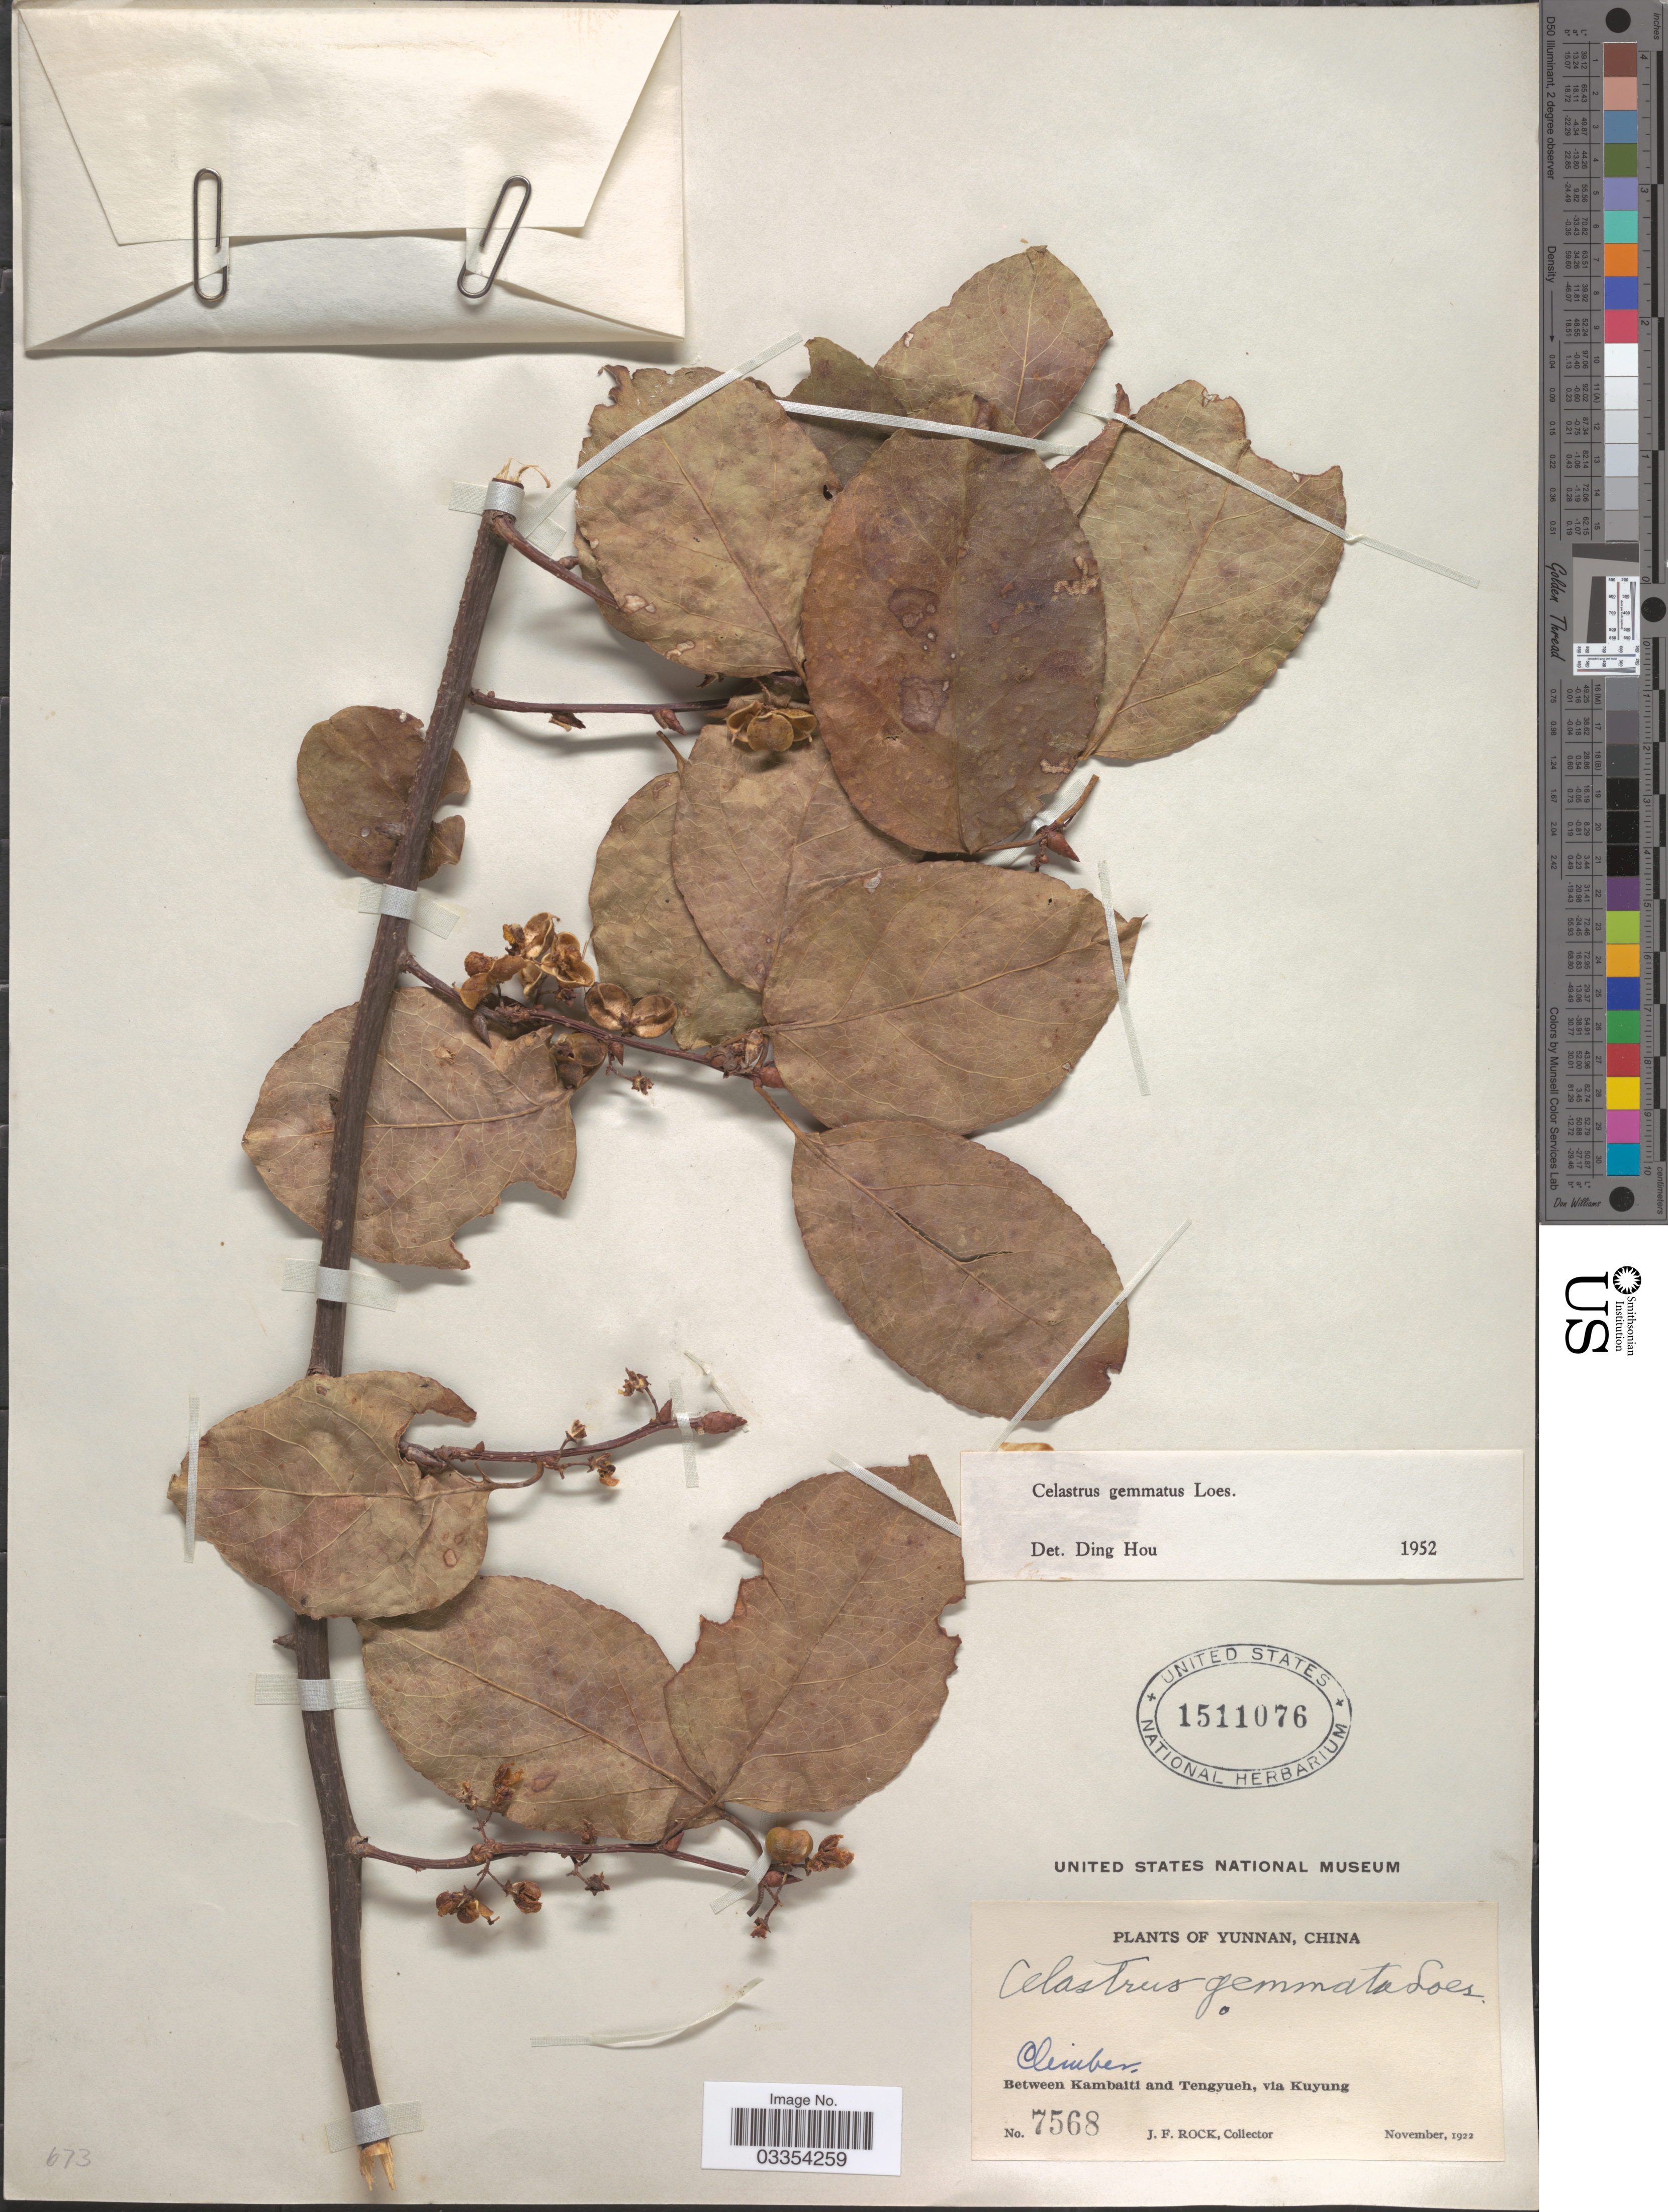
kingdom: Plantae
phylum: Tracheophyta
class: Magnoliopsida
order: Celastrales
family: Celastraceae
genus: Celastrus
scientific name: Celastrus gemmatus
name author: Loes.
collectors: J. Rock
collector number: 7568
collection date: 1922-11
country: China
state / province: Yunnan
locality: Between Kambaiti and Tengyueh, via Kuyung.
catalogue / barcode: US 1511076